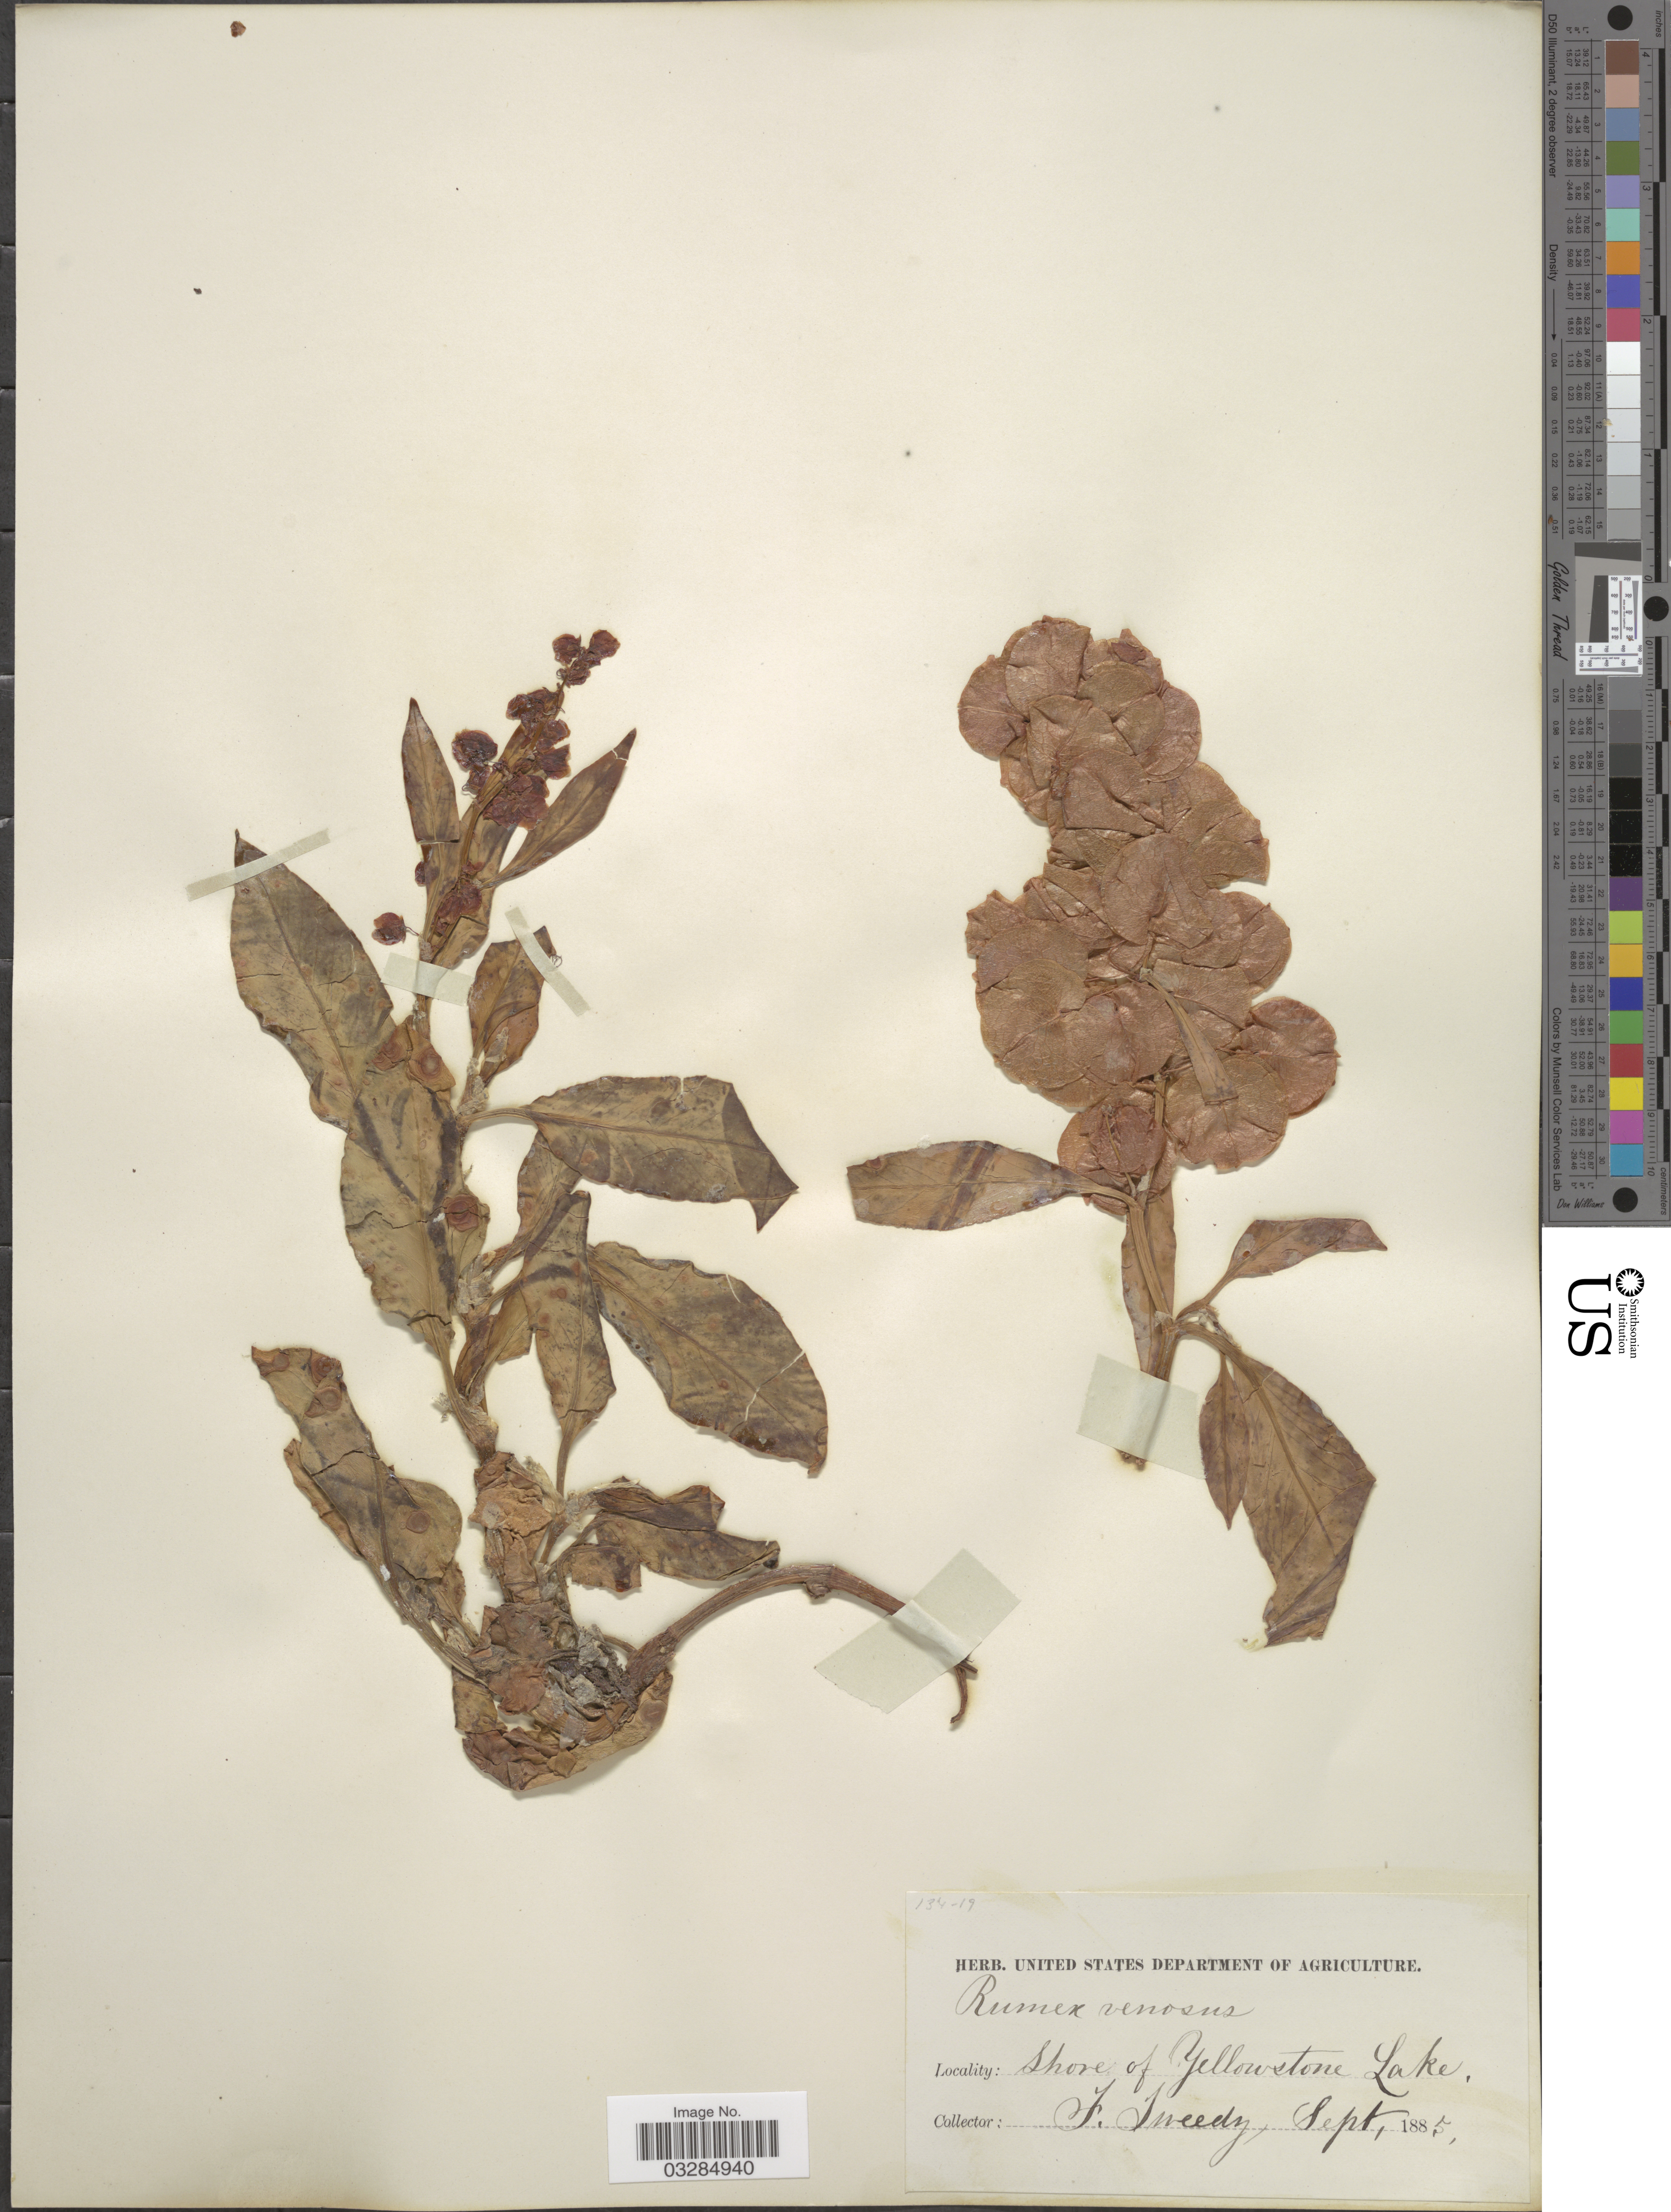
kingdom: Plantae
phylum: Tracheophyta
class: Magnoliopsida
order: Caryophyllales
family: Polygonaceae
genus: Rumex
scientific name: Rumex venosus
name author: Pursh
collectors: F. Tweedy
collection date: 1885-09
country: United States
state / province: Wyoming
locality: Shore of Yellowstone Lake.